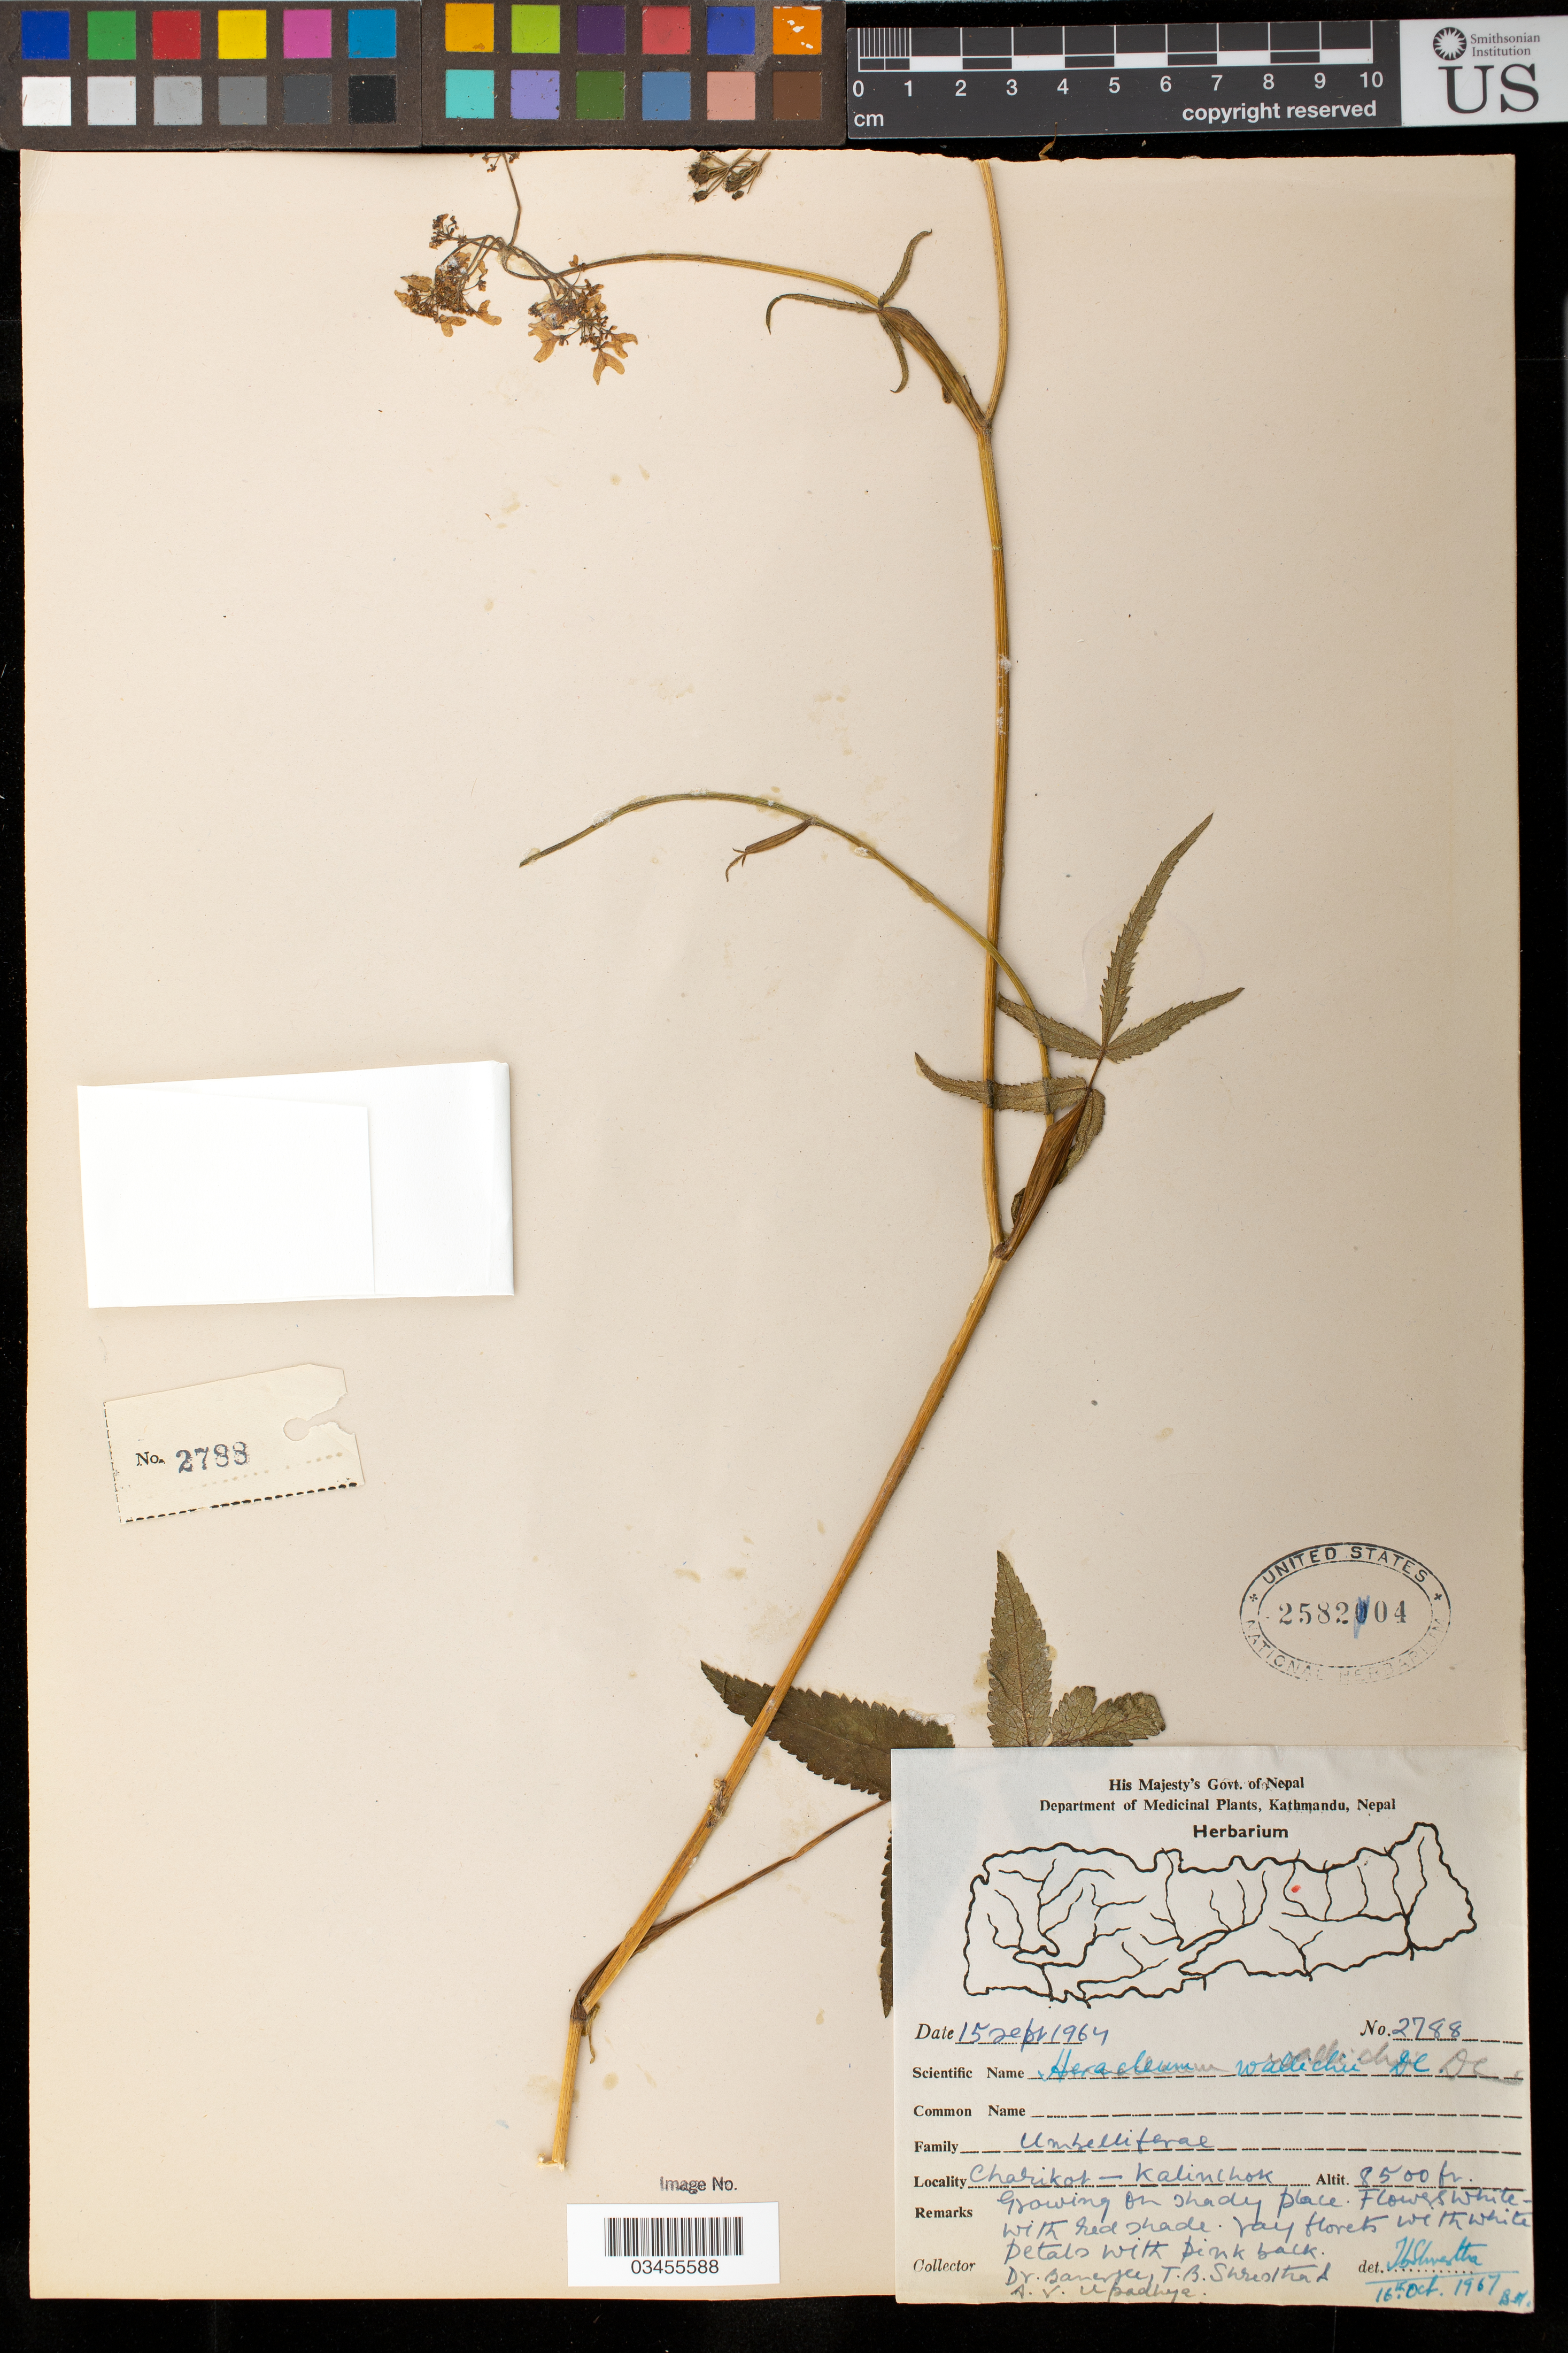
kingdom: Plantae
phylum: Tracheophyta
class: Magnoliopsida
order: Apiales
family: Apiaceae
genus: Heracleum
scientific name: Heracleum wallichii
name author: DC.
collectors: Banerjii, T. B. Shrestha & A. Upadhya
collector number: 2788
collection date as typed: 15 Sepr. '64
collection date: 1964-09-15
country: Nepal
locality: Charikot - Kalinchok.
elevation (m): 2591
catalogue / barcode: US 258204